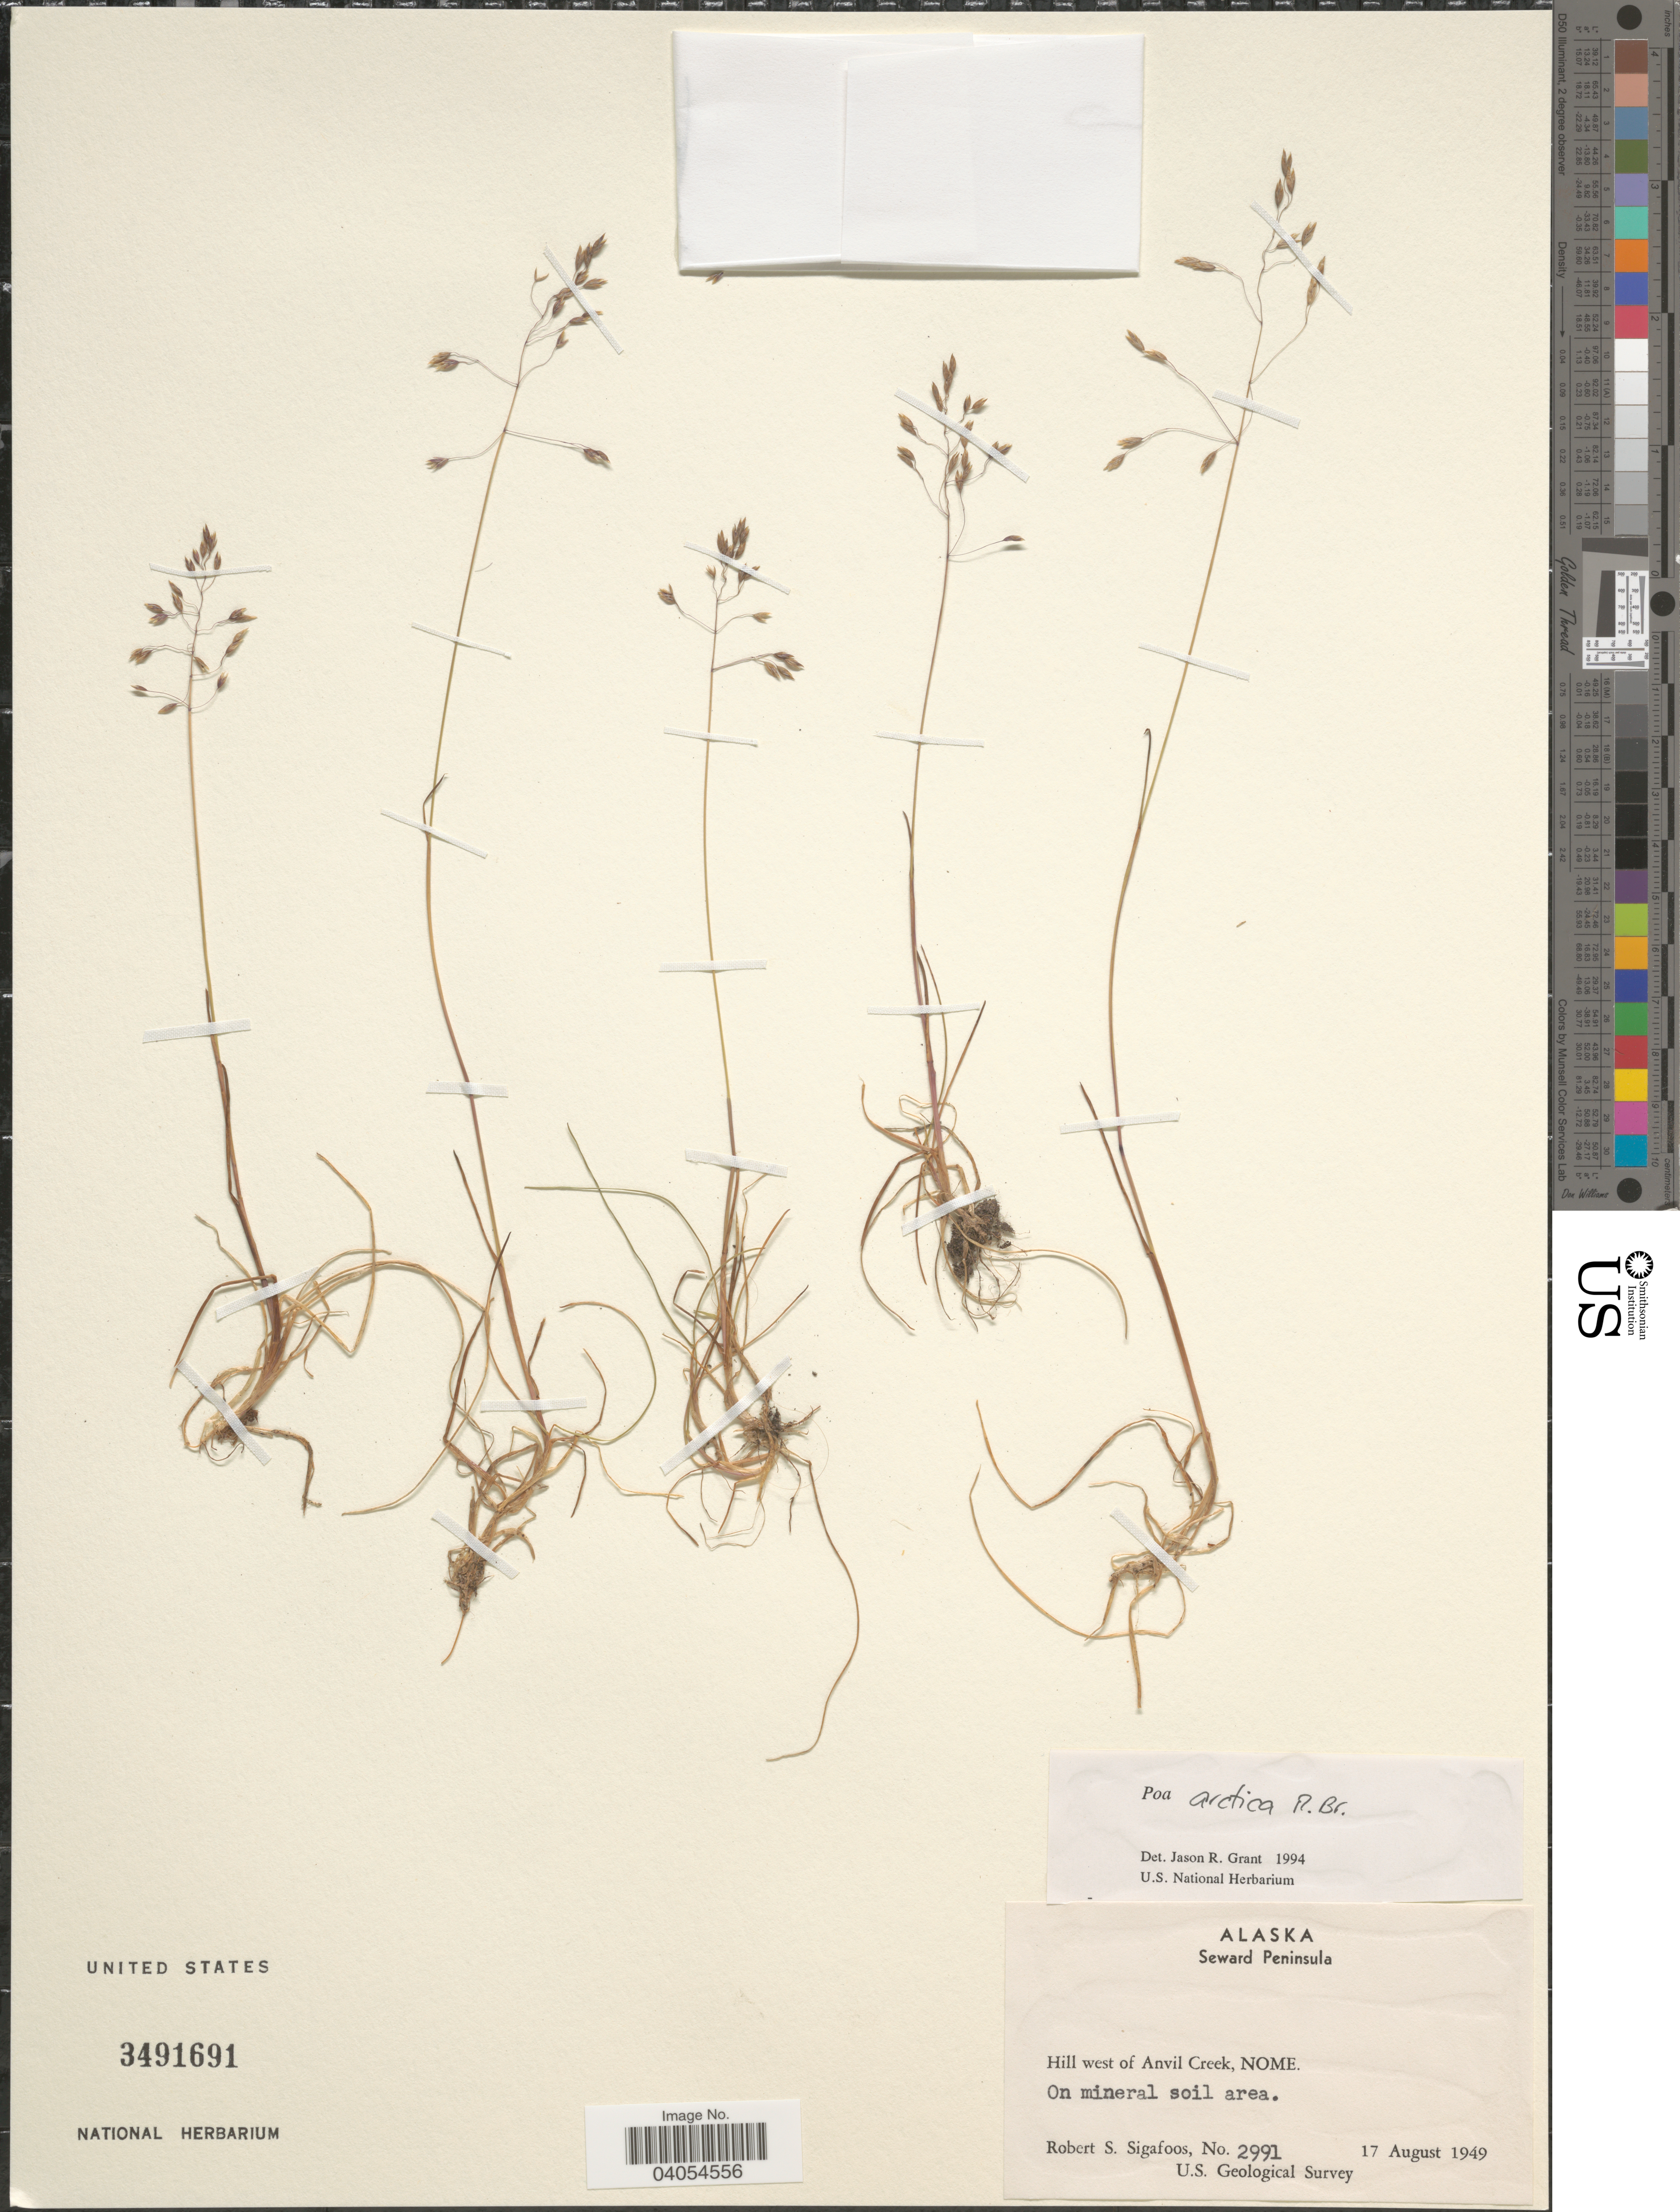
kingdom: Plantae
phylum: Tracheophyta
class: Liliopsida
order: Poales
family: Poaceae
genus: Poa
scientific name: Poa arctica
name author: R. Br.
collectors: R. Sigafoos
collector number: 2991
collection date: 1949-08-17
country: United States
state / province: Alaska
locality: Seward Peninsula. Hill west of Anvil Creek, Nome. On mineral soil area.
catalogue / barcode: US 3491691